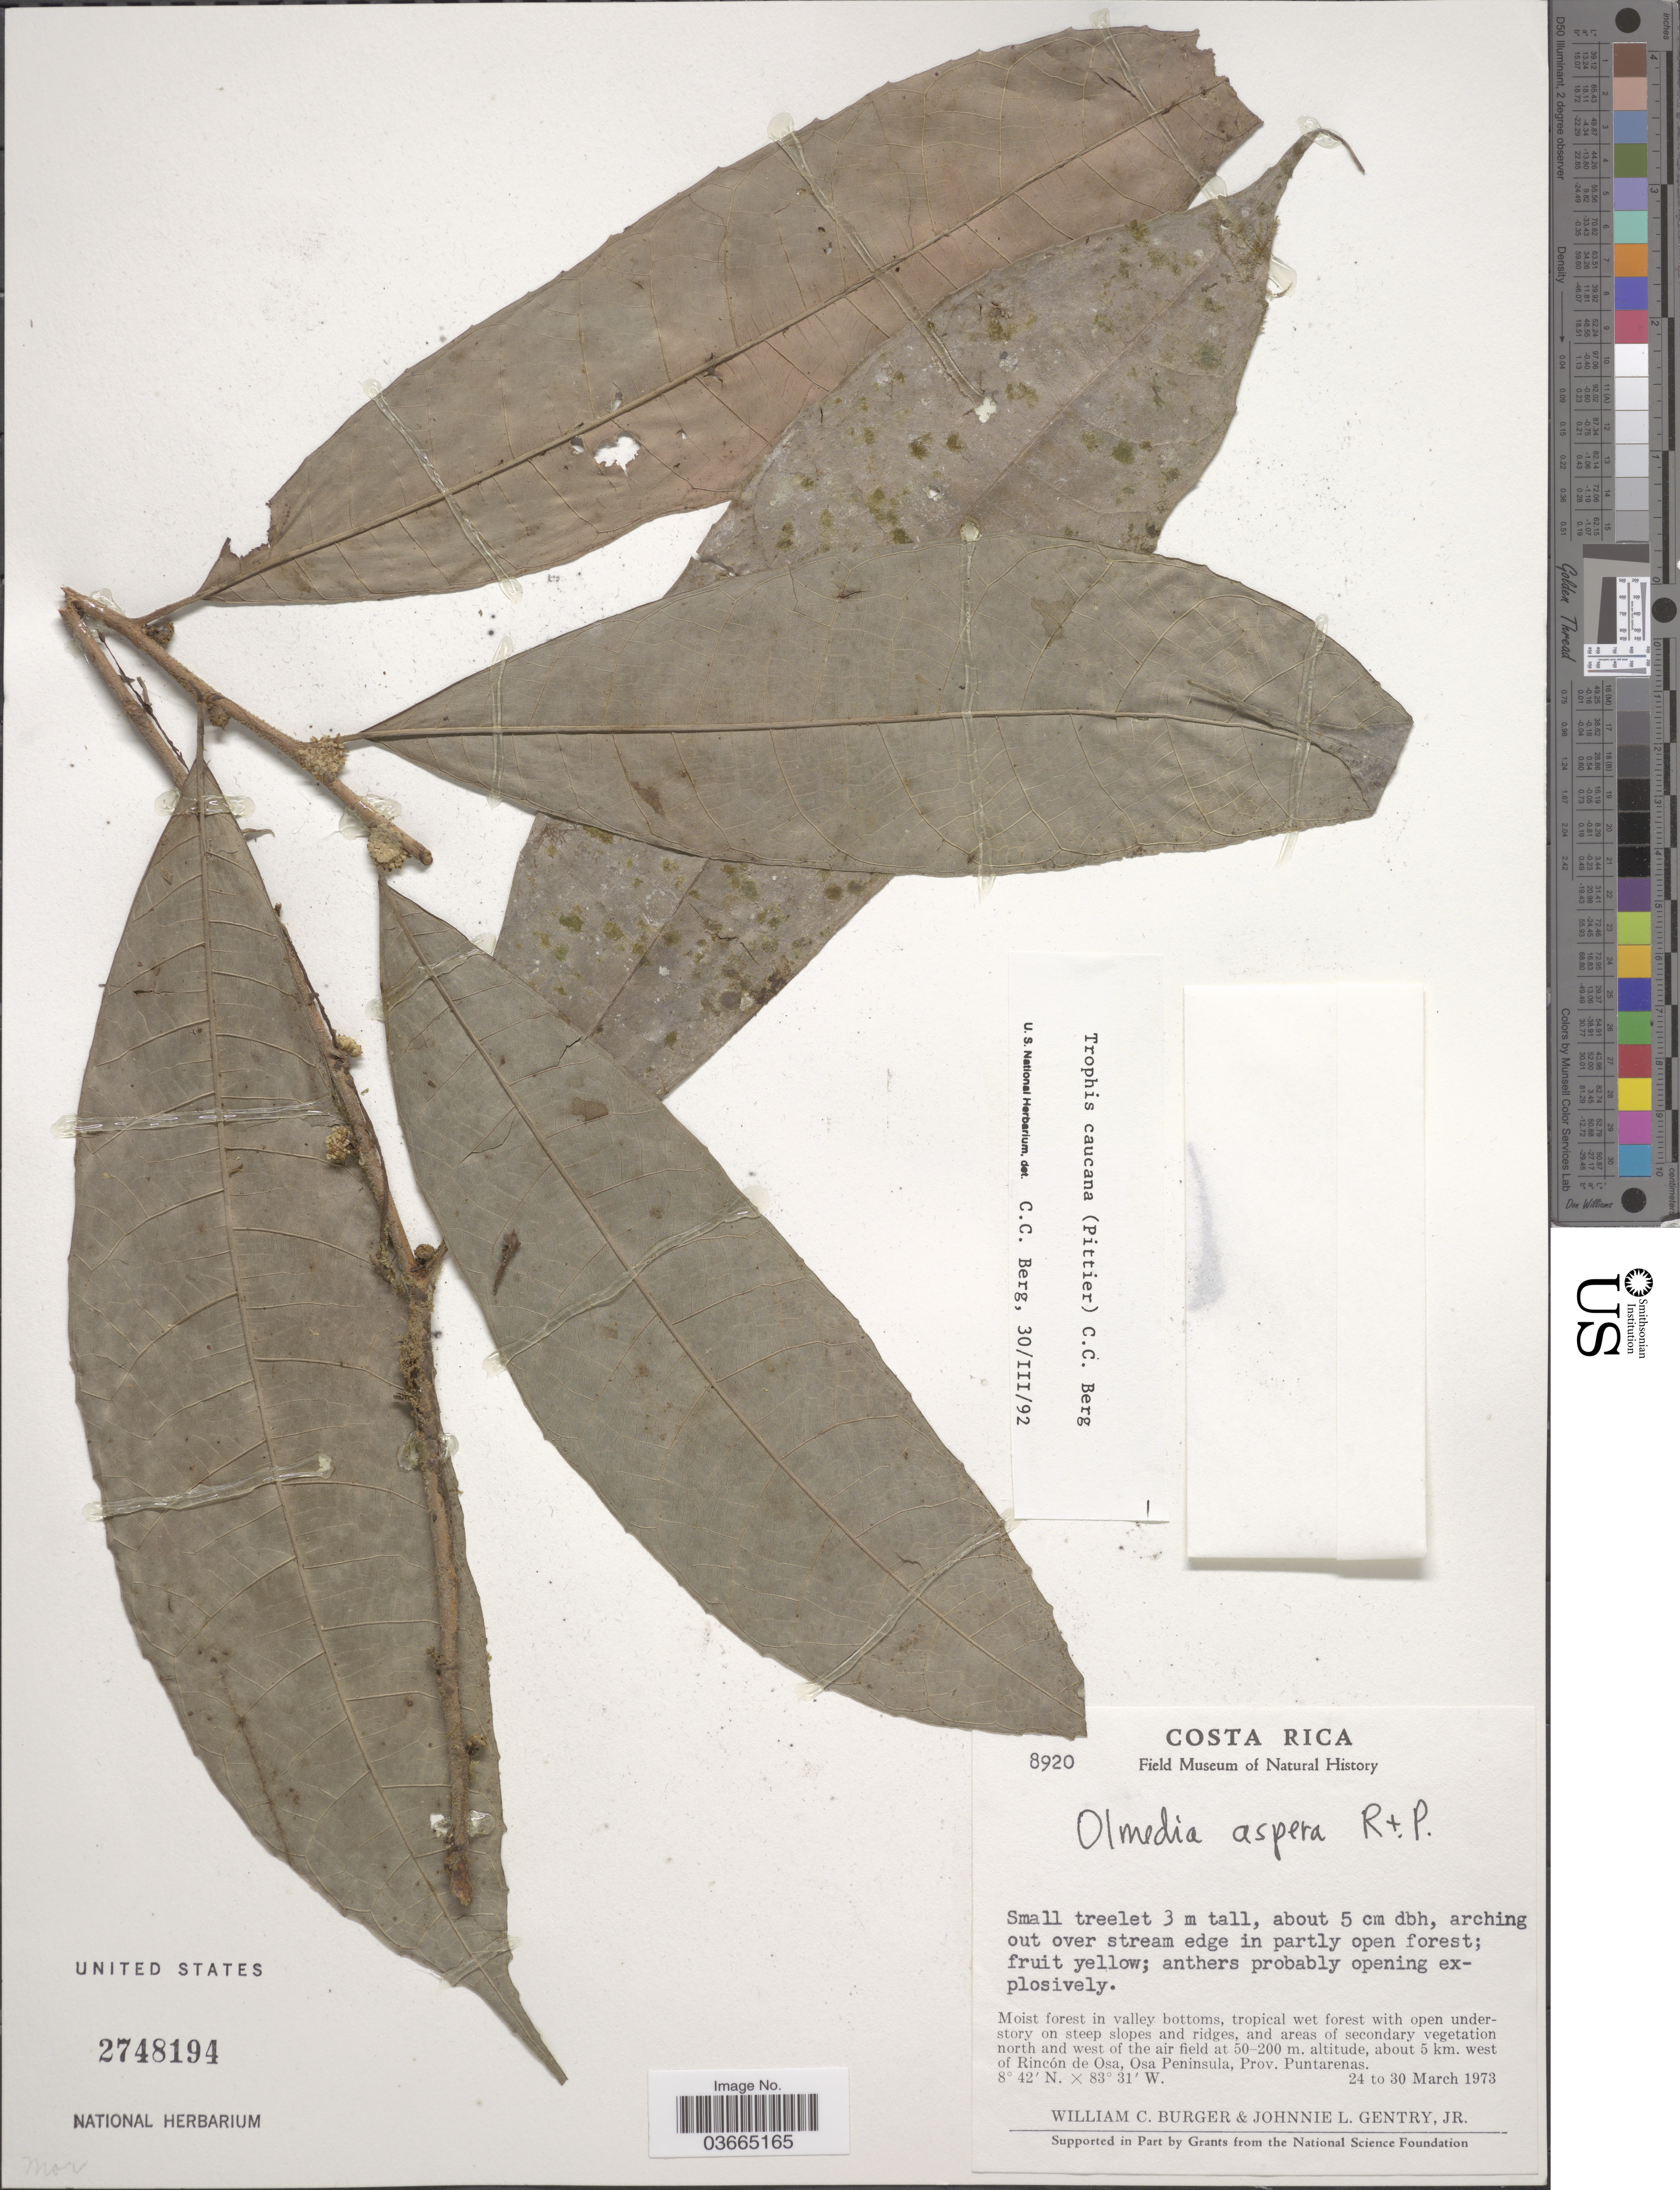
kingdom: Plantae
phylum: Tracheophyta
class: Magnoliopsida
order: Rosales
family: Moraceae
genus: Olmedia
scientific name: Olmedia aspera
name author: Ruiz & Pav.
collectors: W. Burger & J. L. Gentry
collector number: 8920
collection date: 1973-03-24/1973-03-30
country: Costa Rica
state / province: Puntarenas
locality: North and west of the air field, about 5 km. west of Rincón de Osa, Osa Peninsula.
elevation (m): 50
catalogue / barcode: US 2748194